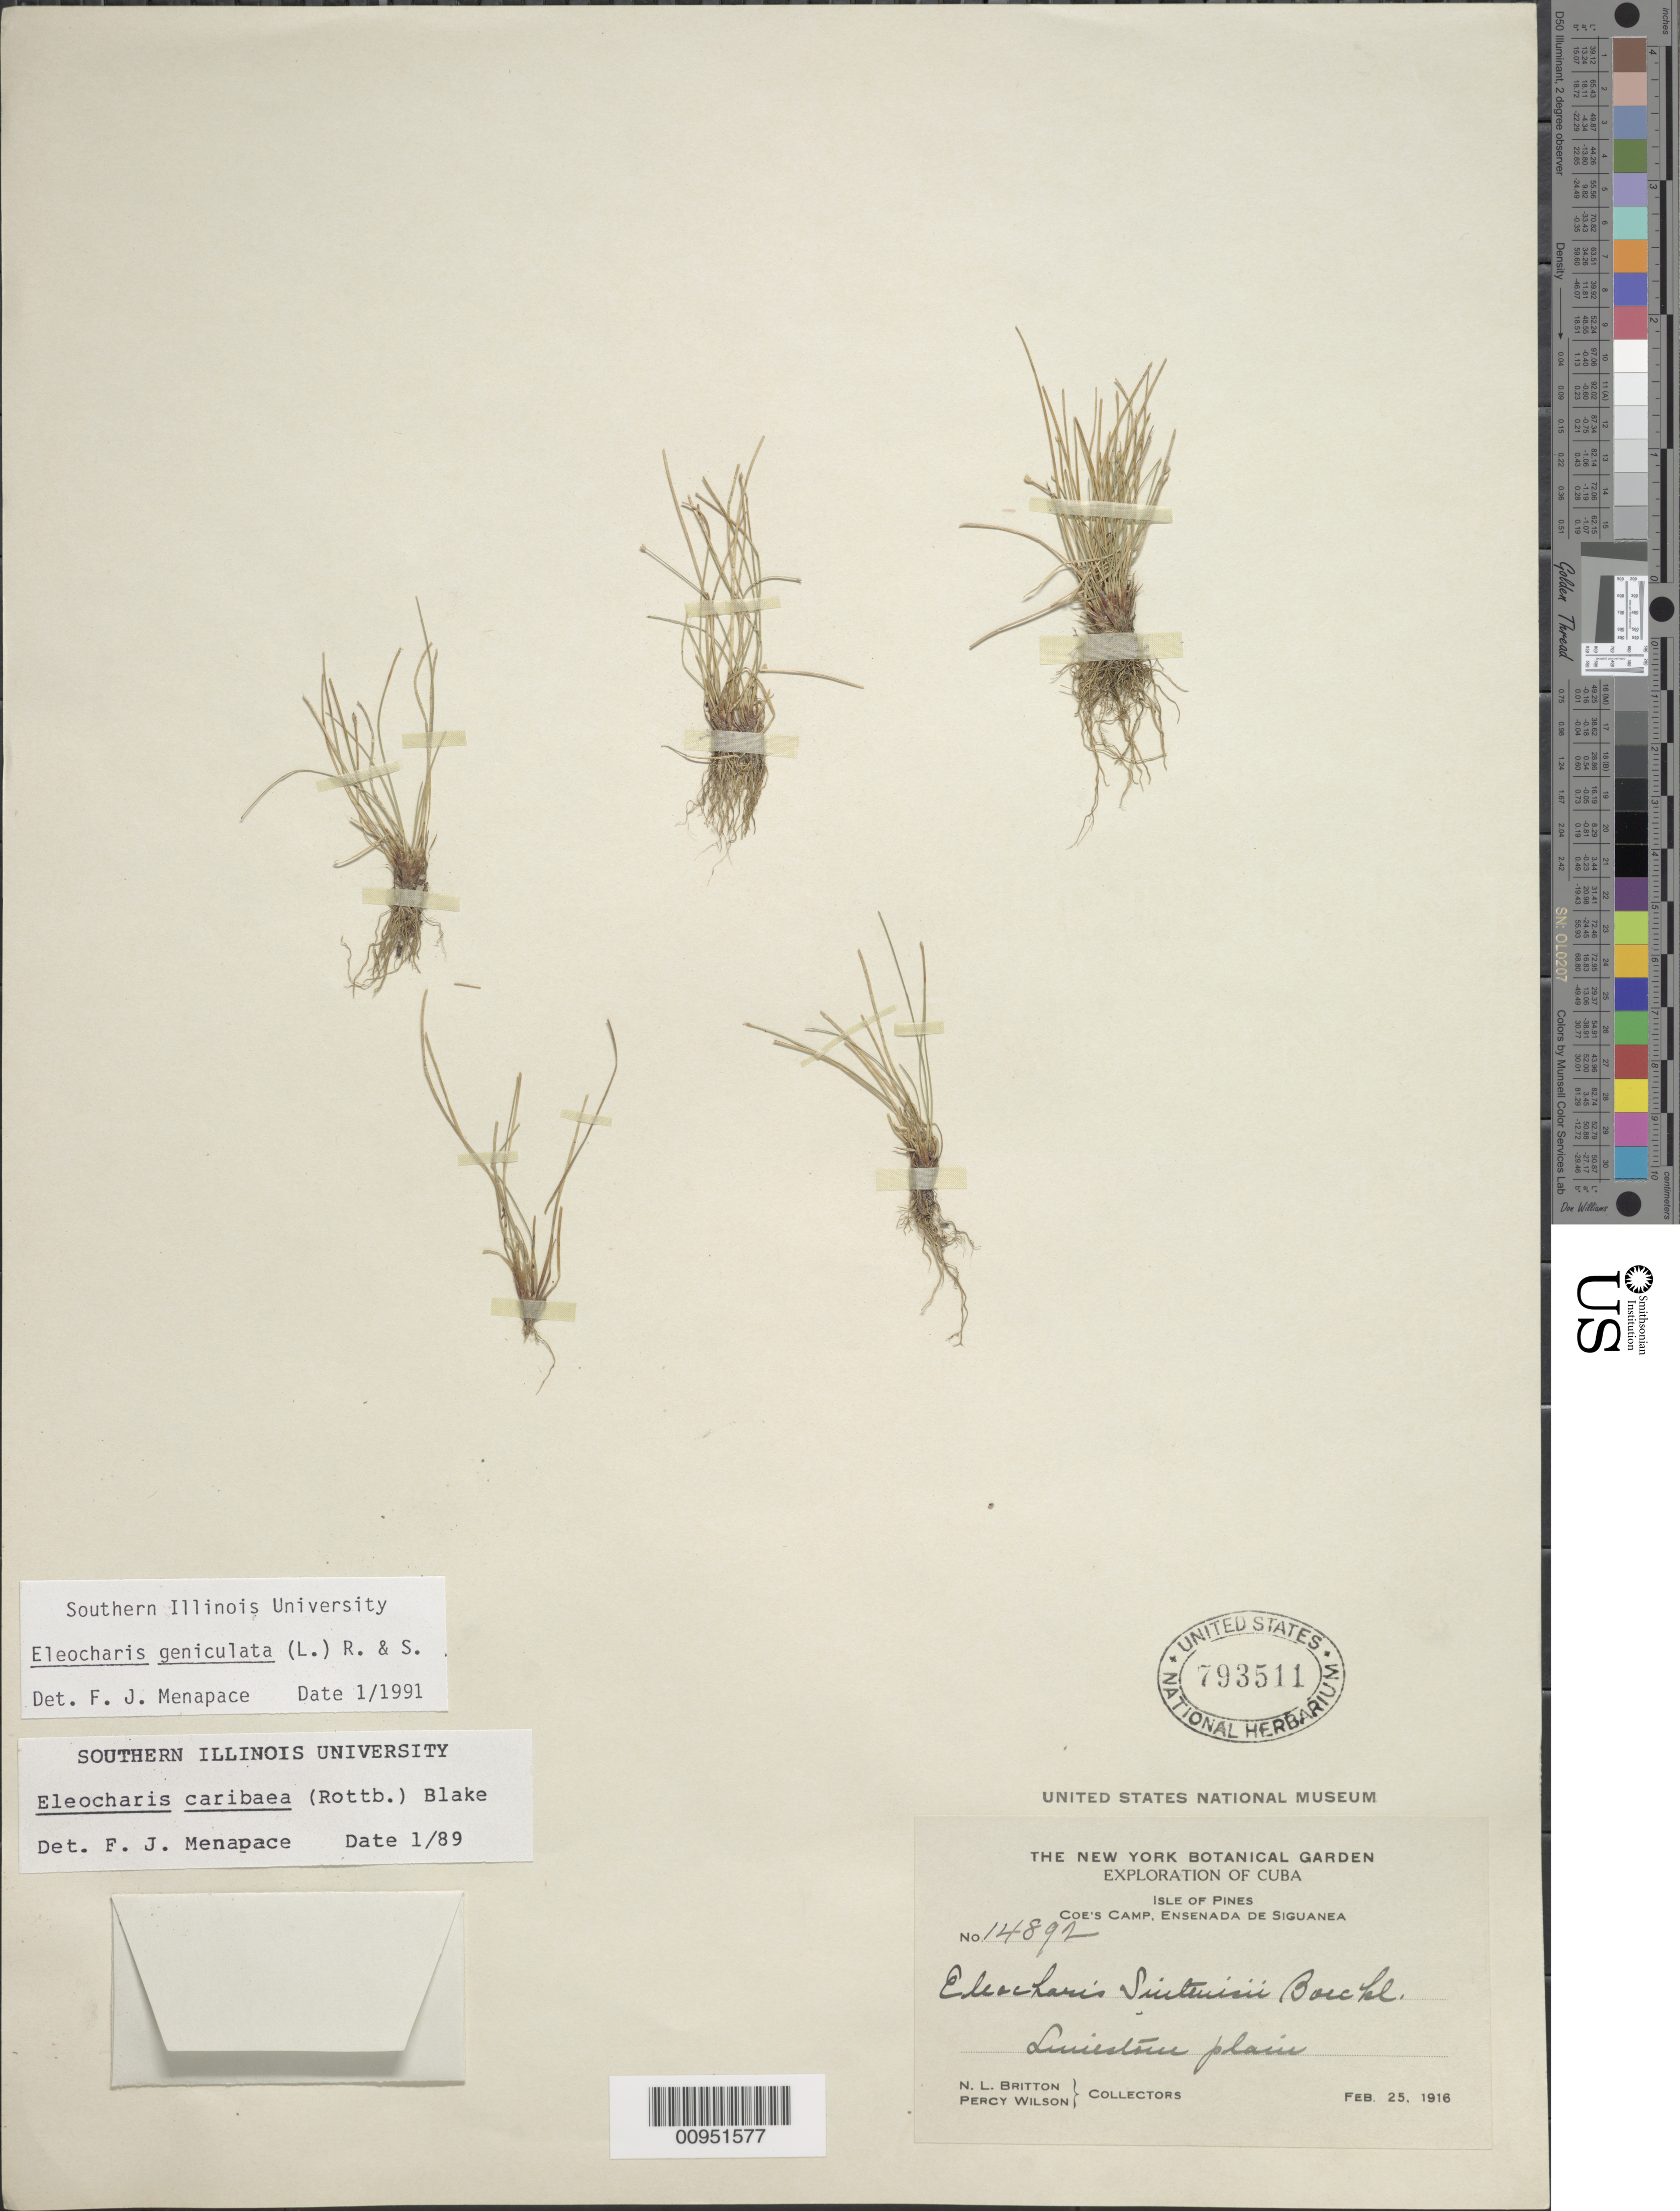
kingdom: Plantae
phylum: Tracheophyta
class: Liliopsida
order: Poales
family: Cyperaceae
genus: Eleocharis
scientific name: Eleocharis geniculata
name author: (L.) Roem. & Schult.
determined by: Menapace, F. J.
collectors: N. Britton & P. Wilson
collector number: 14892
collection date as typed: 25 Feb 1916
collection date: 1916-02-25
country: Cuba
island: Isla de la Juventud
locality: Coe's Camp, Ensenada de Siguanea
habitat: Limestone plain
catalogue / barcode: US 793511